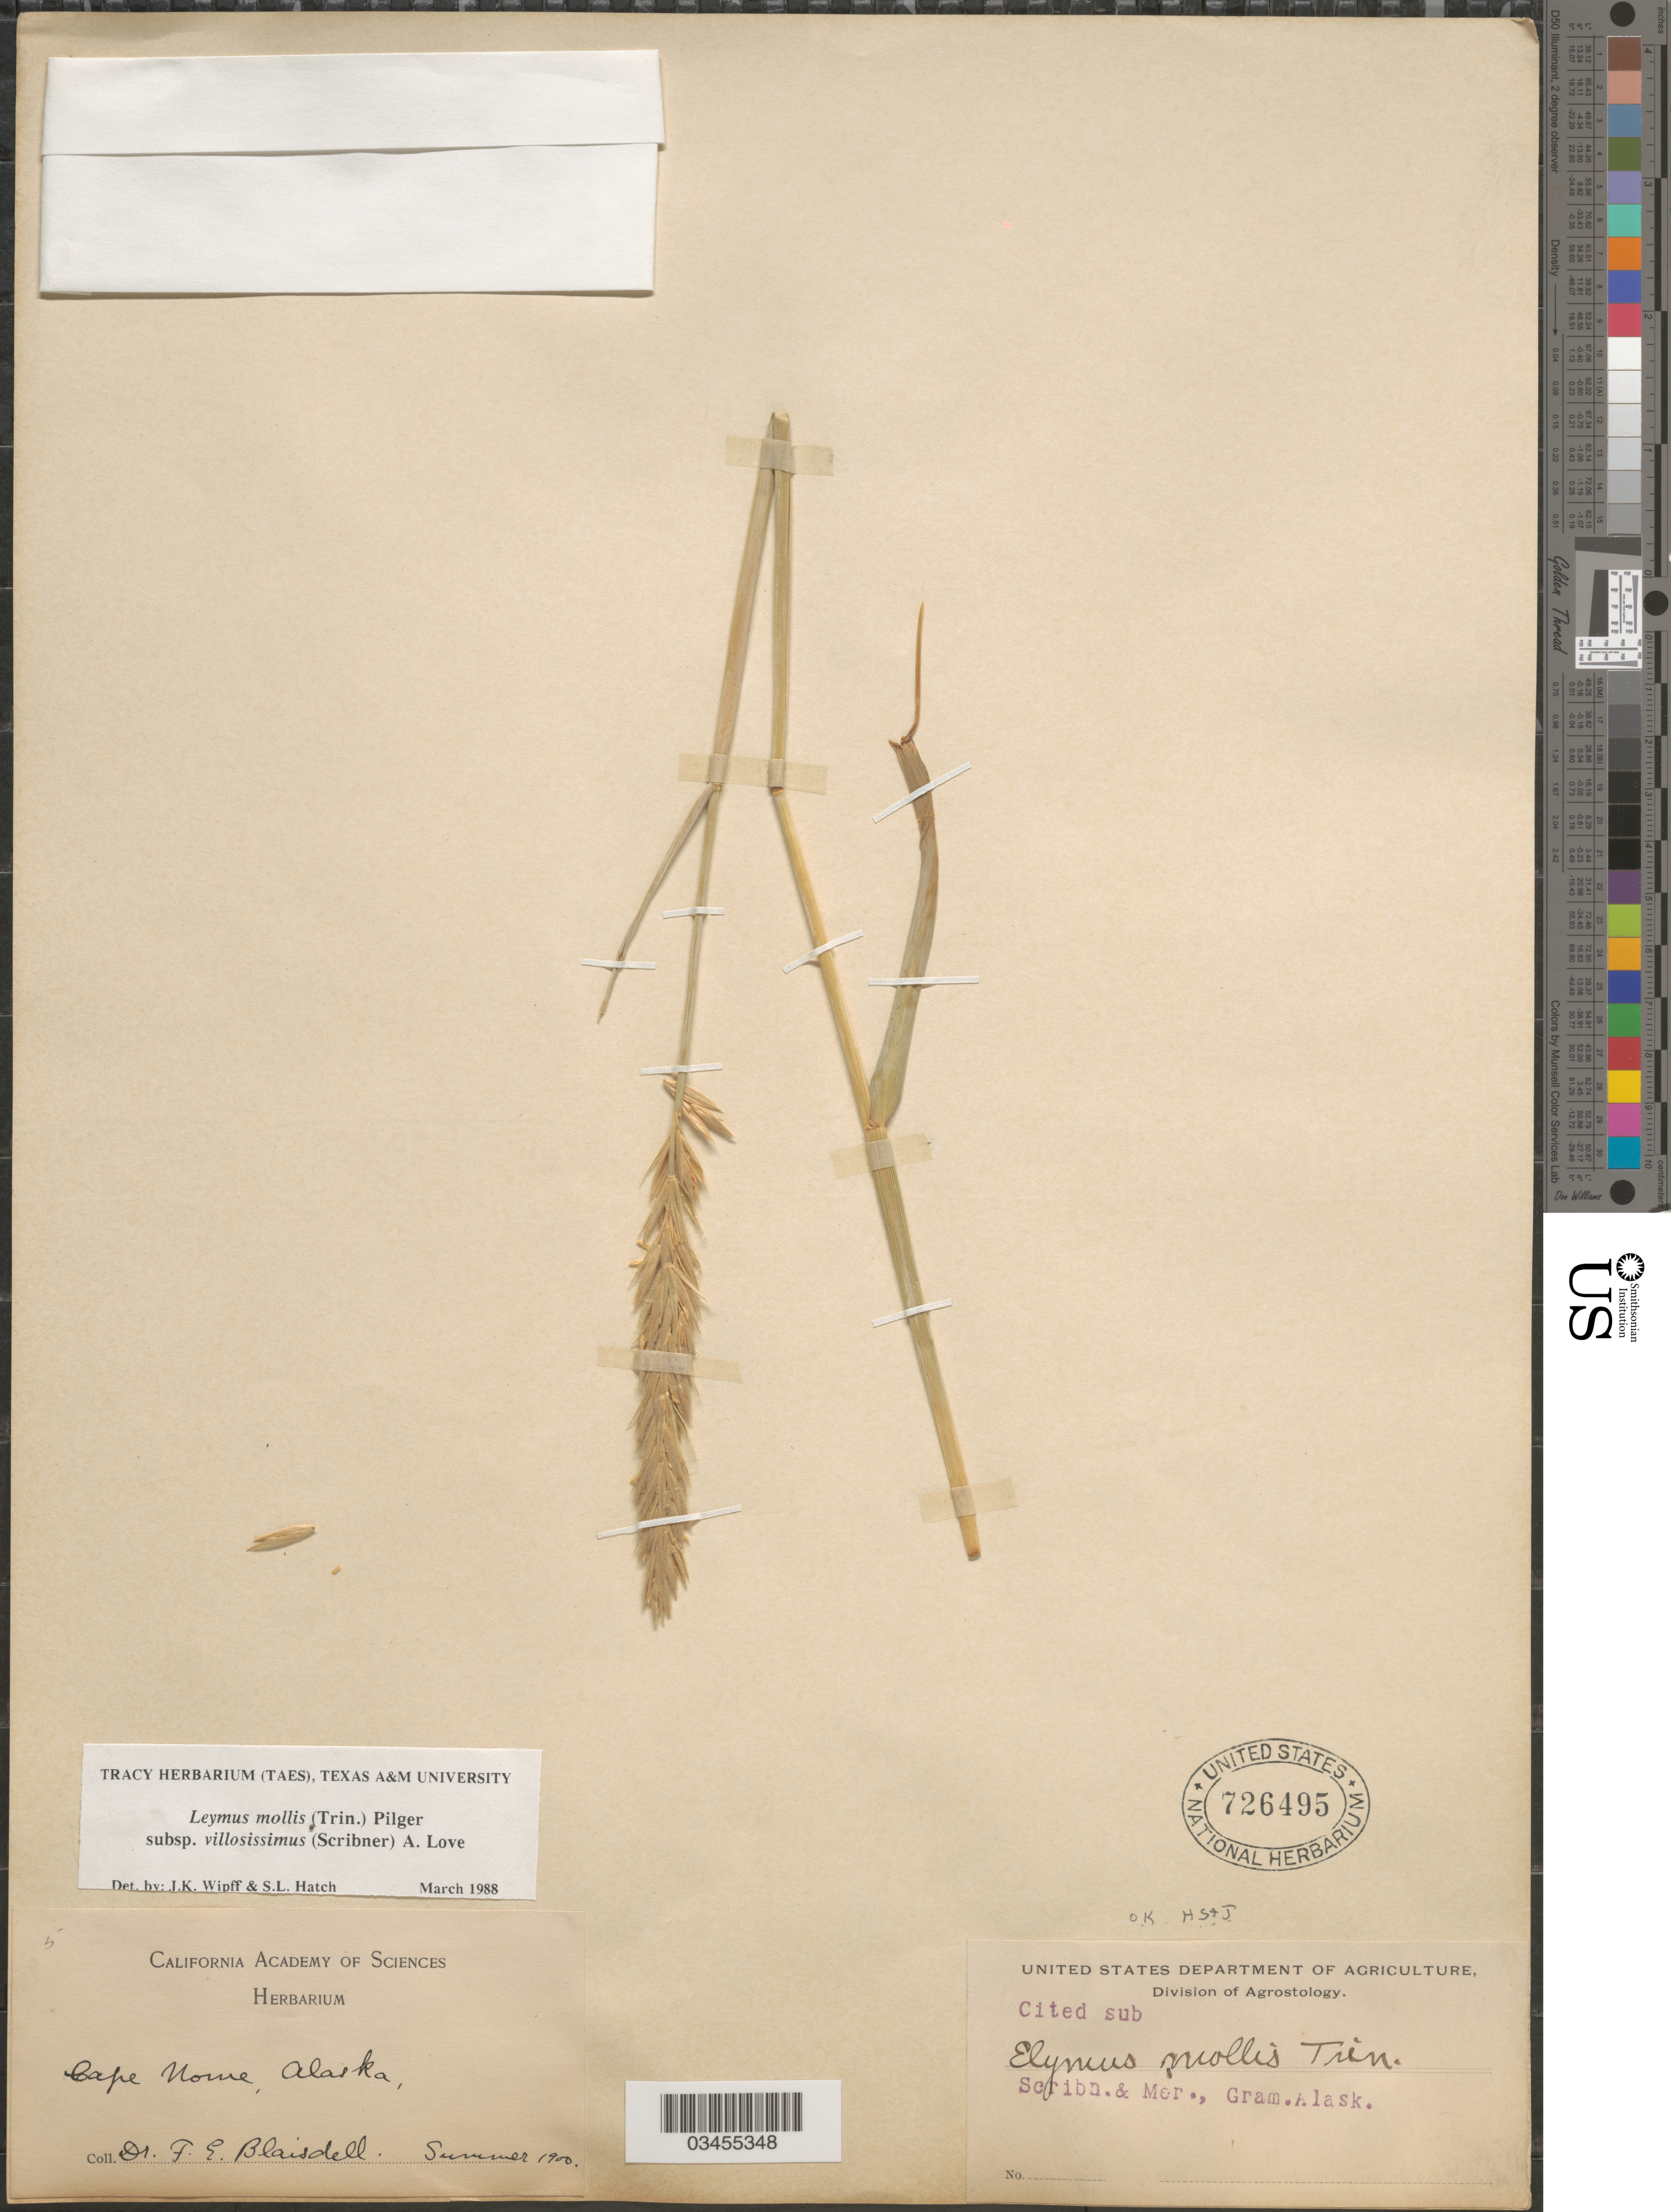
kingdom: Plantae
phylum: Tracheophyta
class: Liliopsida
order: Poales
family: Poaceae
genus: Leymus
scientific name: Leymus mollis subsp. villosissimus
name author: (Scribn.) Á. Löve & D. Löve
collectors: F. Blaisdell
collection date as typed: Summer 1900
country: United States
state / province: Alaska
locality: Cape Nome.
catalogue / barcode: US 726495